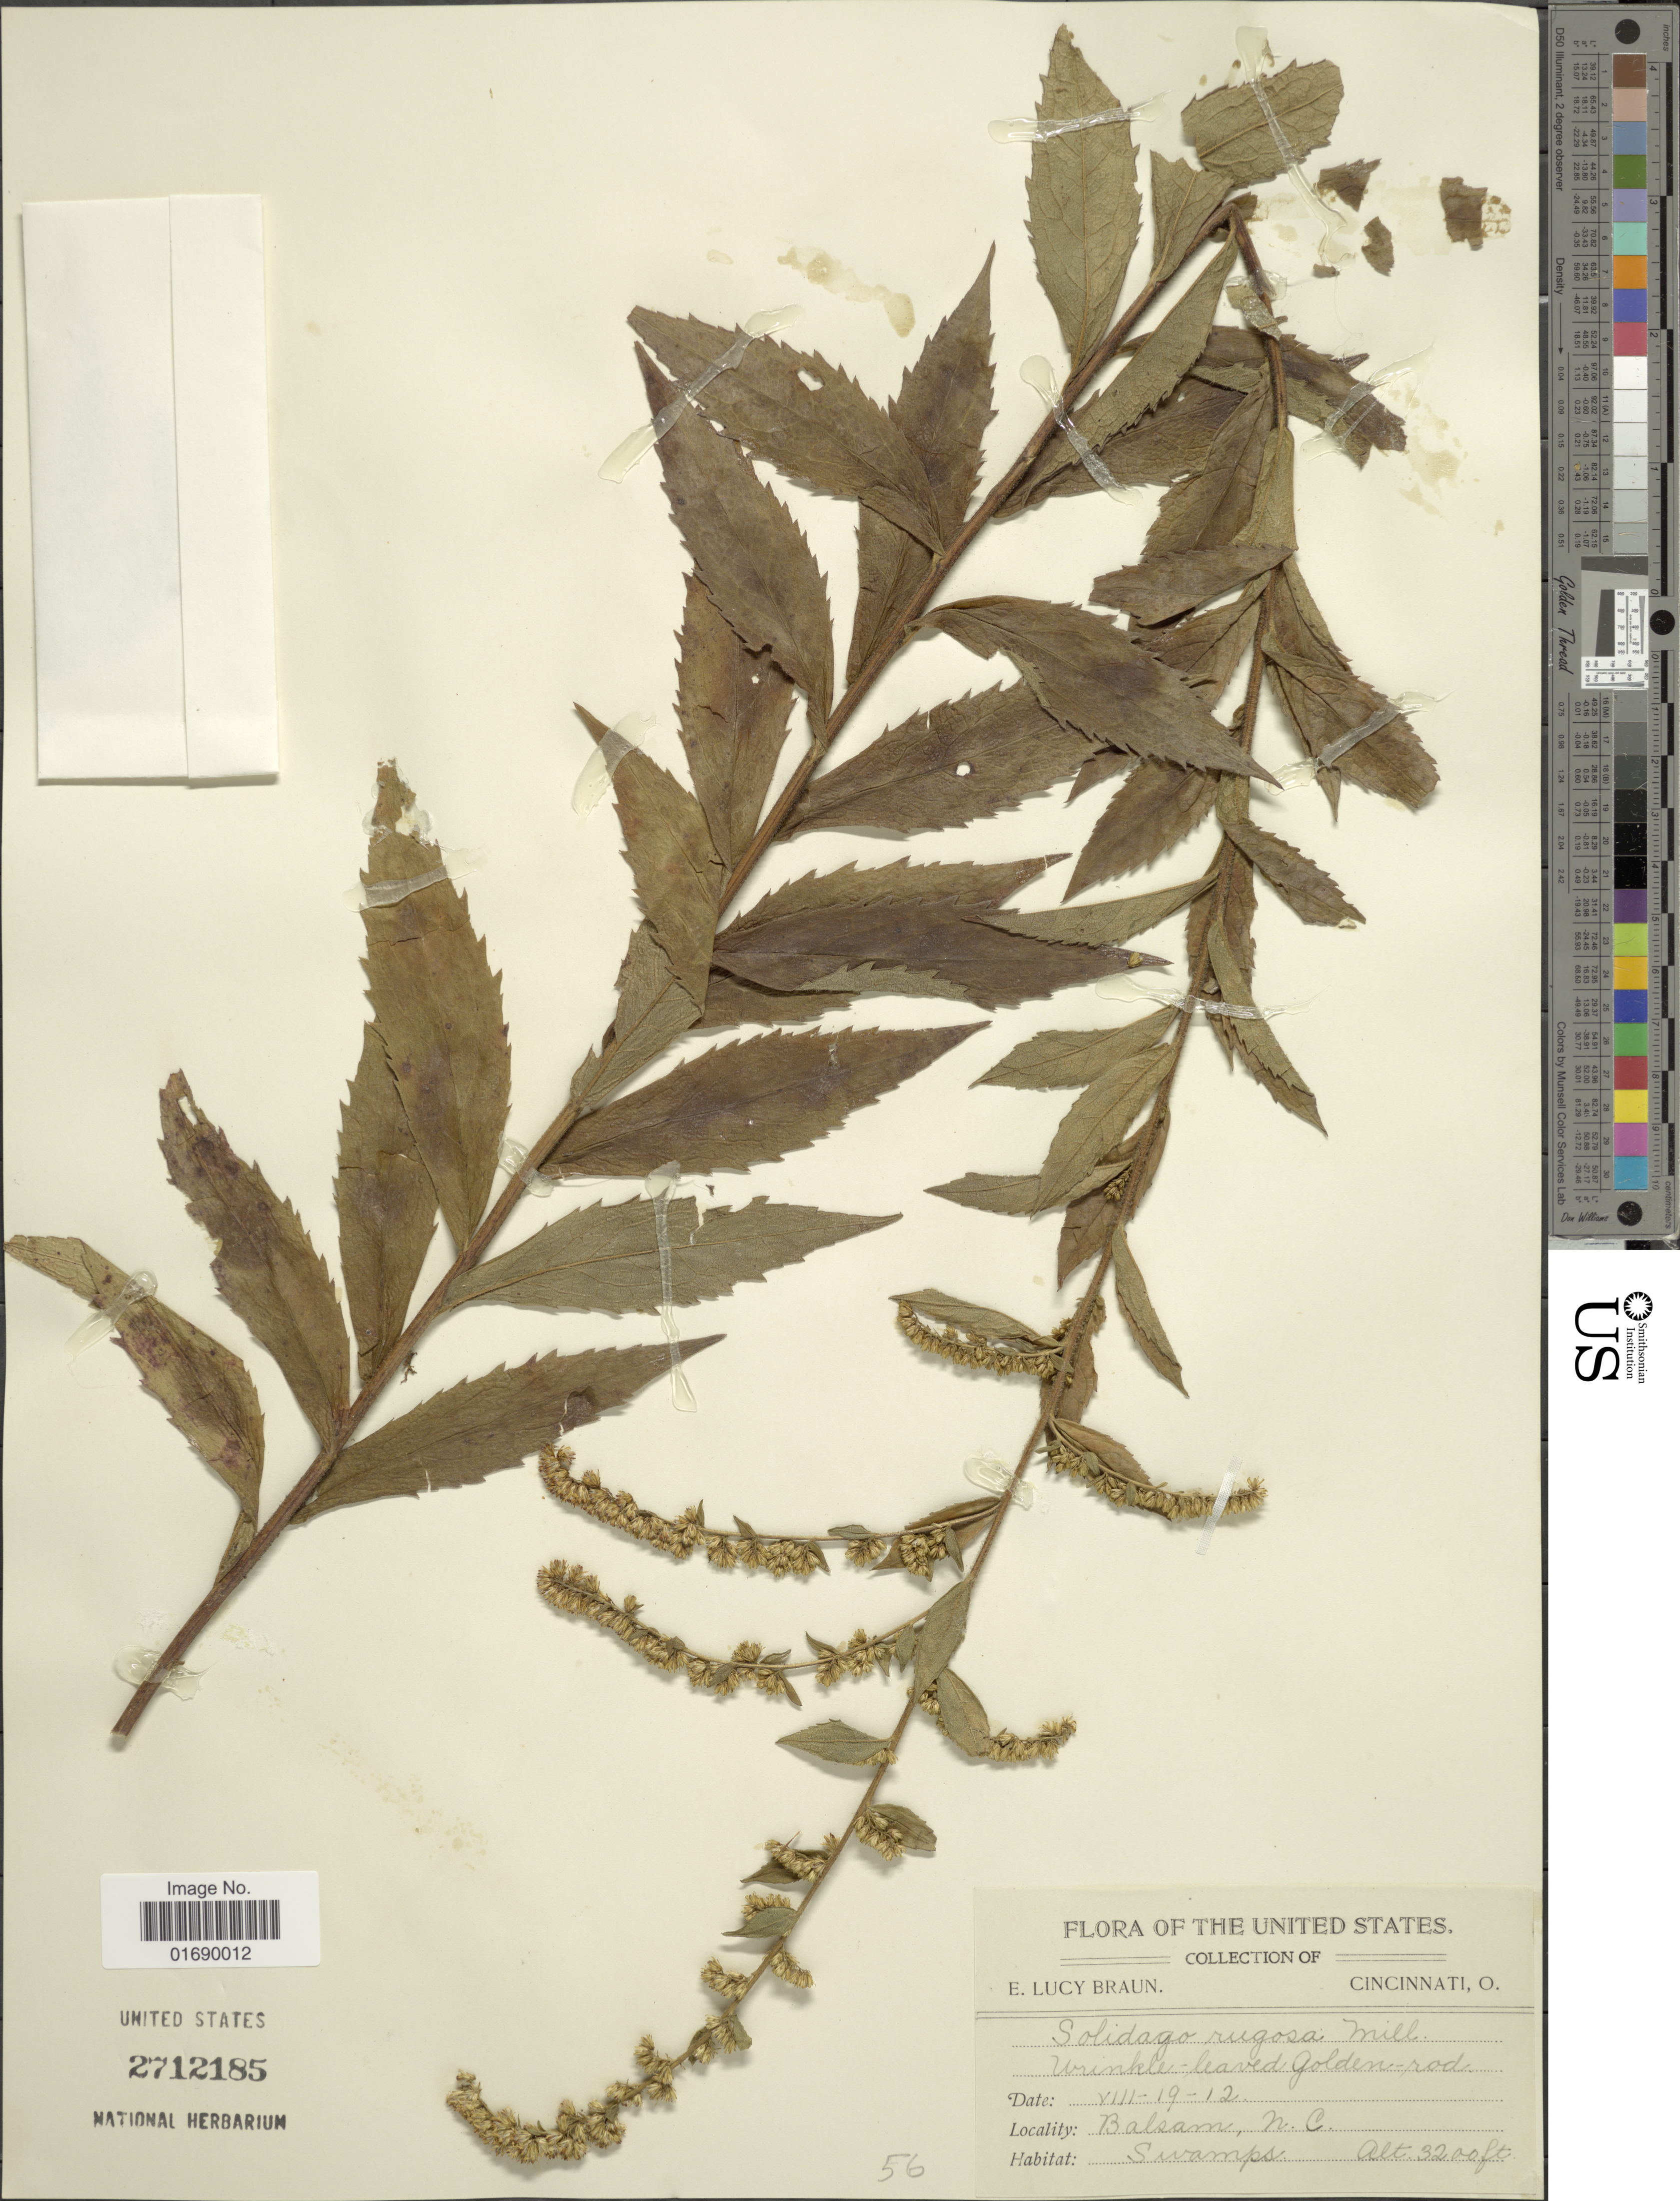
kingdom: Plantae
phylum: Tracheophyta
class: Magnoliopsida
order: Asterales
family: Asteraceae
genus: Solidago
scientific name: Solidago rugosa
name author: Mill.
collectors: E. L. Braun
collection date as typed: Transcribed d/m/y: 19/8/12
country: United States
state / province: North Carolina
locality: Balsam, swamps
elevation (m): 975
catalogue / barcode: US 2712185